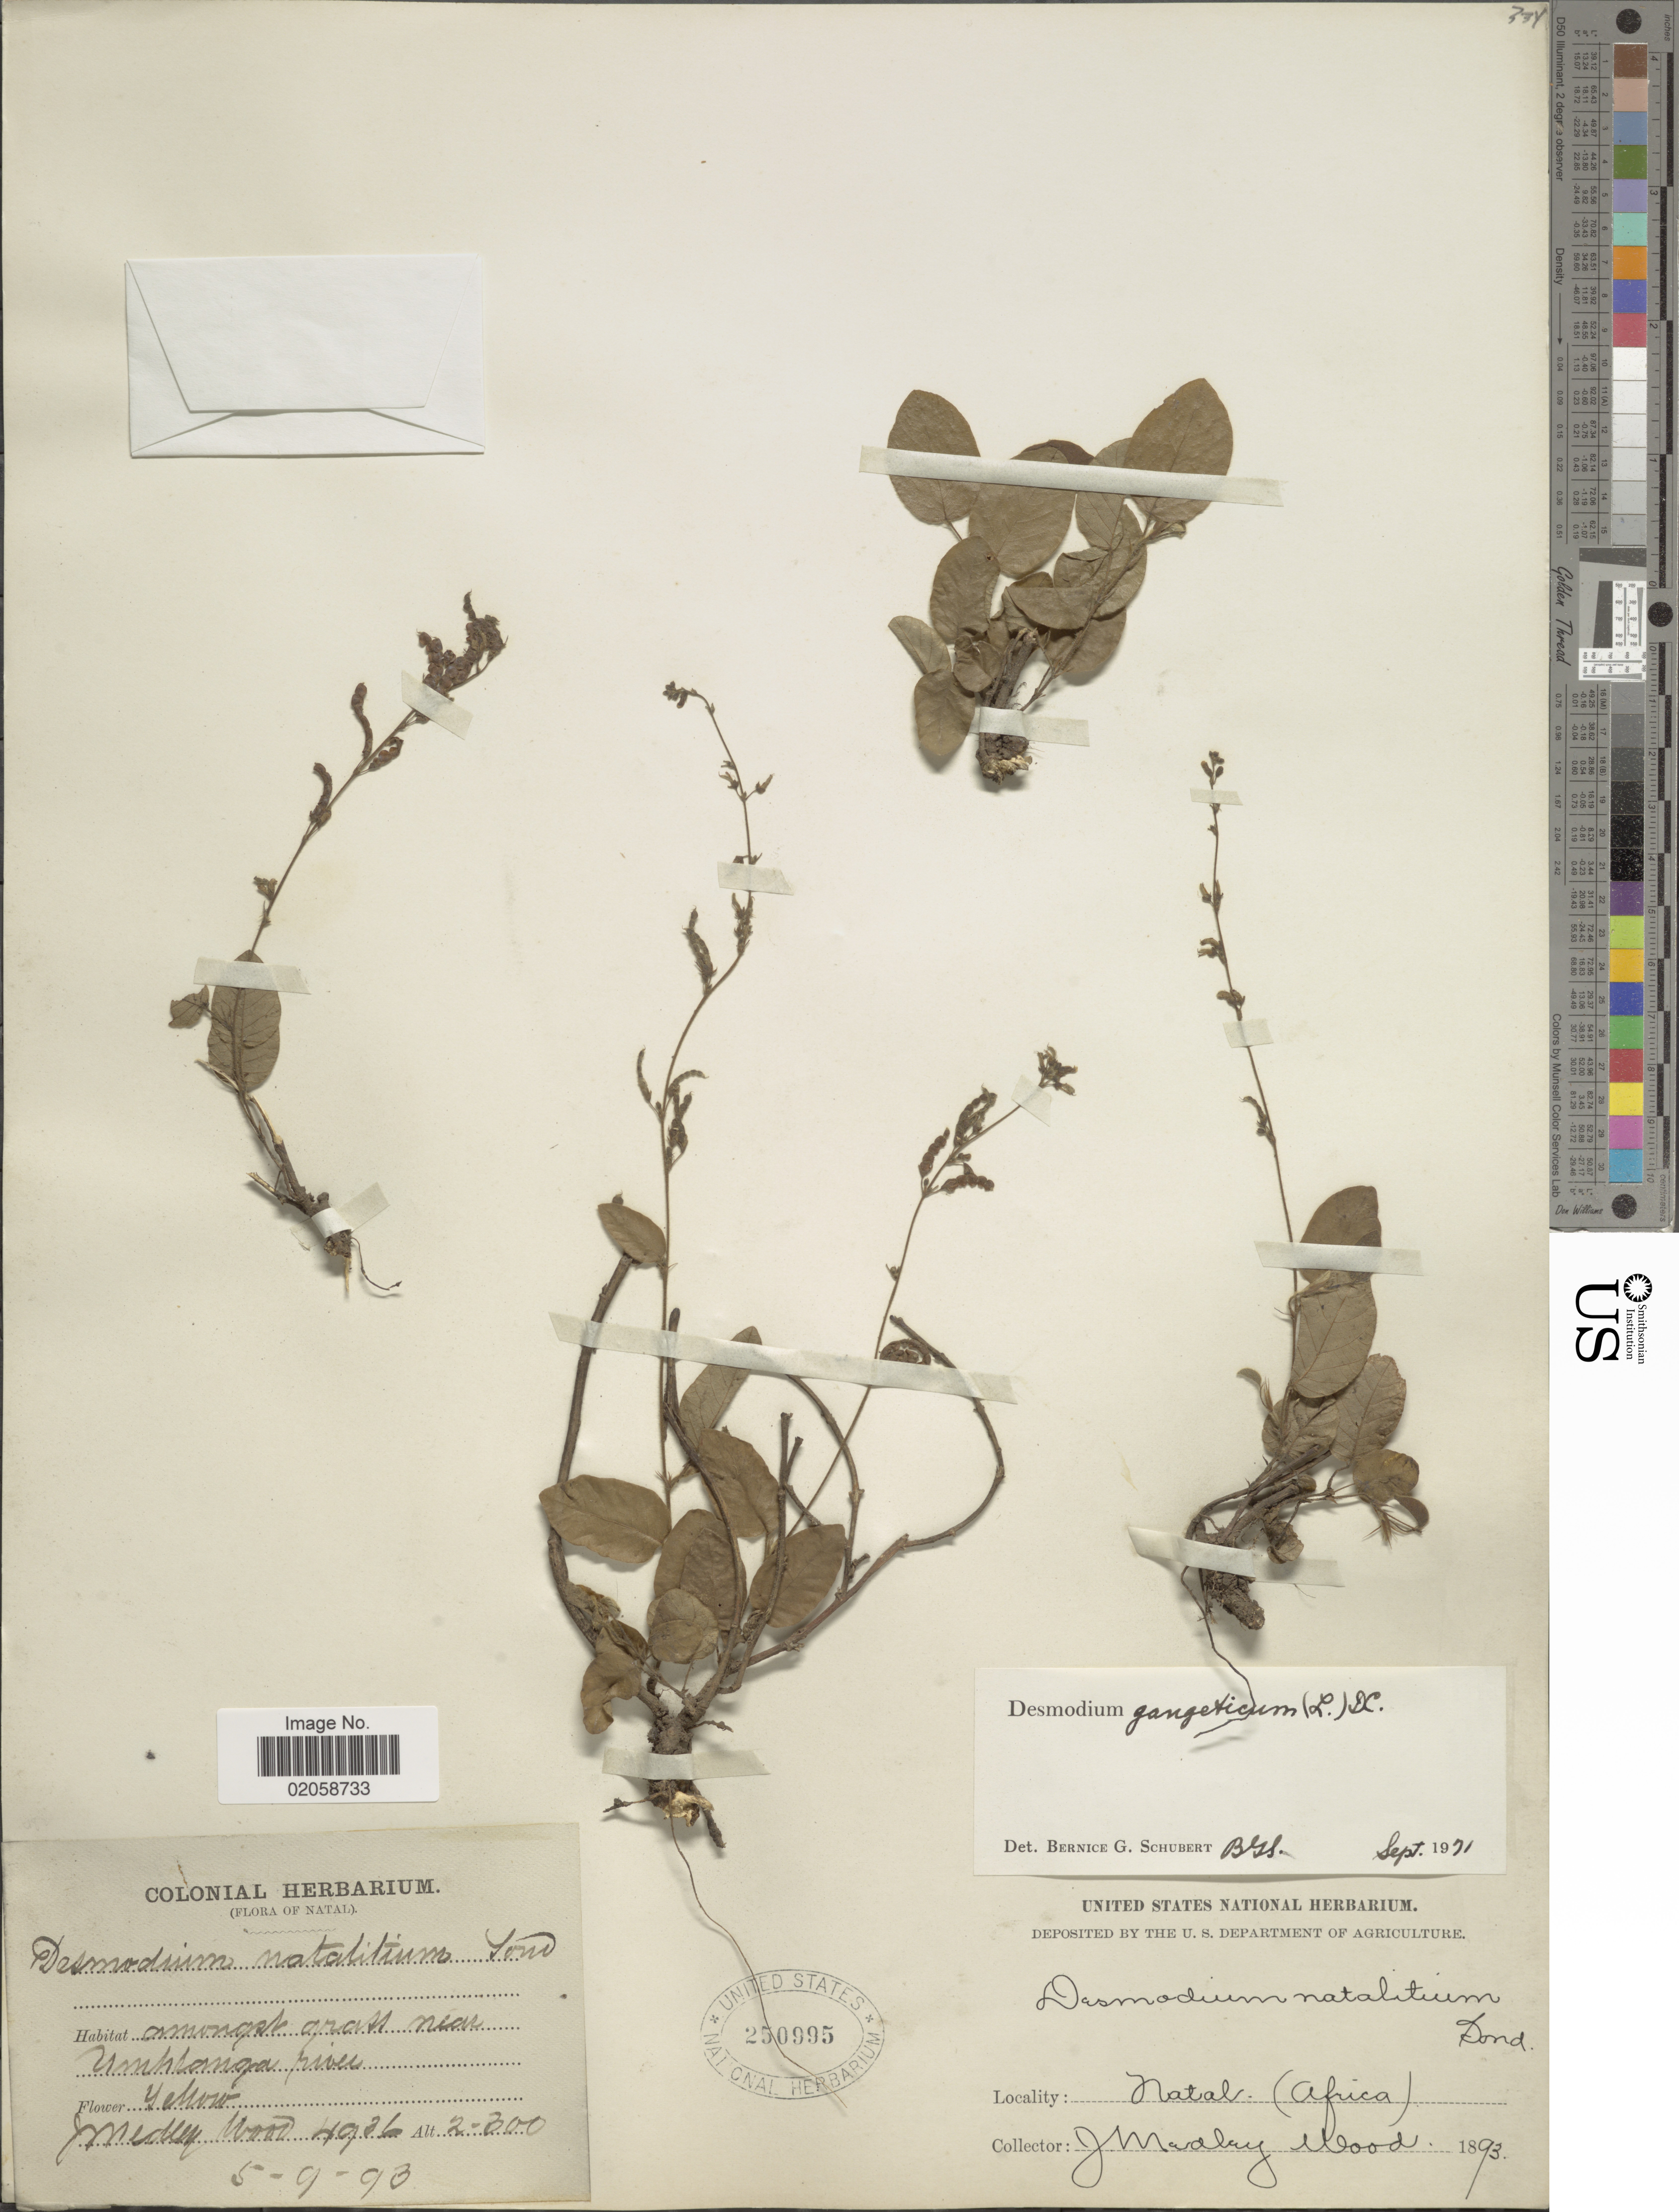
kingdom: Plantae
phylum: Tracheophyta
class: Magnoliopsida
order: Fabales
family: Fabaceae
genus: Pleurolobus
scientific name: Pleurolobus gangeticus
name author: (L.) J. St.-Hil. ex H. Ohashi & K. Ohashi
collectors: J. M. Wood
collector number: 4936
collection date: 1893-09-05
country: South Africa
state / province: KwaZulu-Natal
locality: Amongst grass near Umhlanga river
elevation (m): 200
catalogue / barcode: US 250995